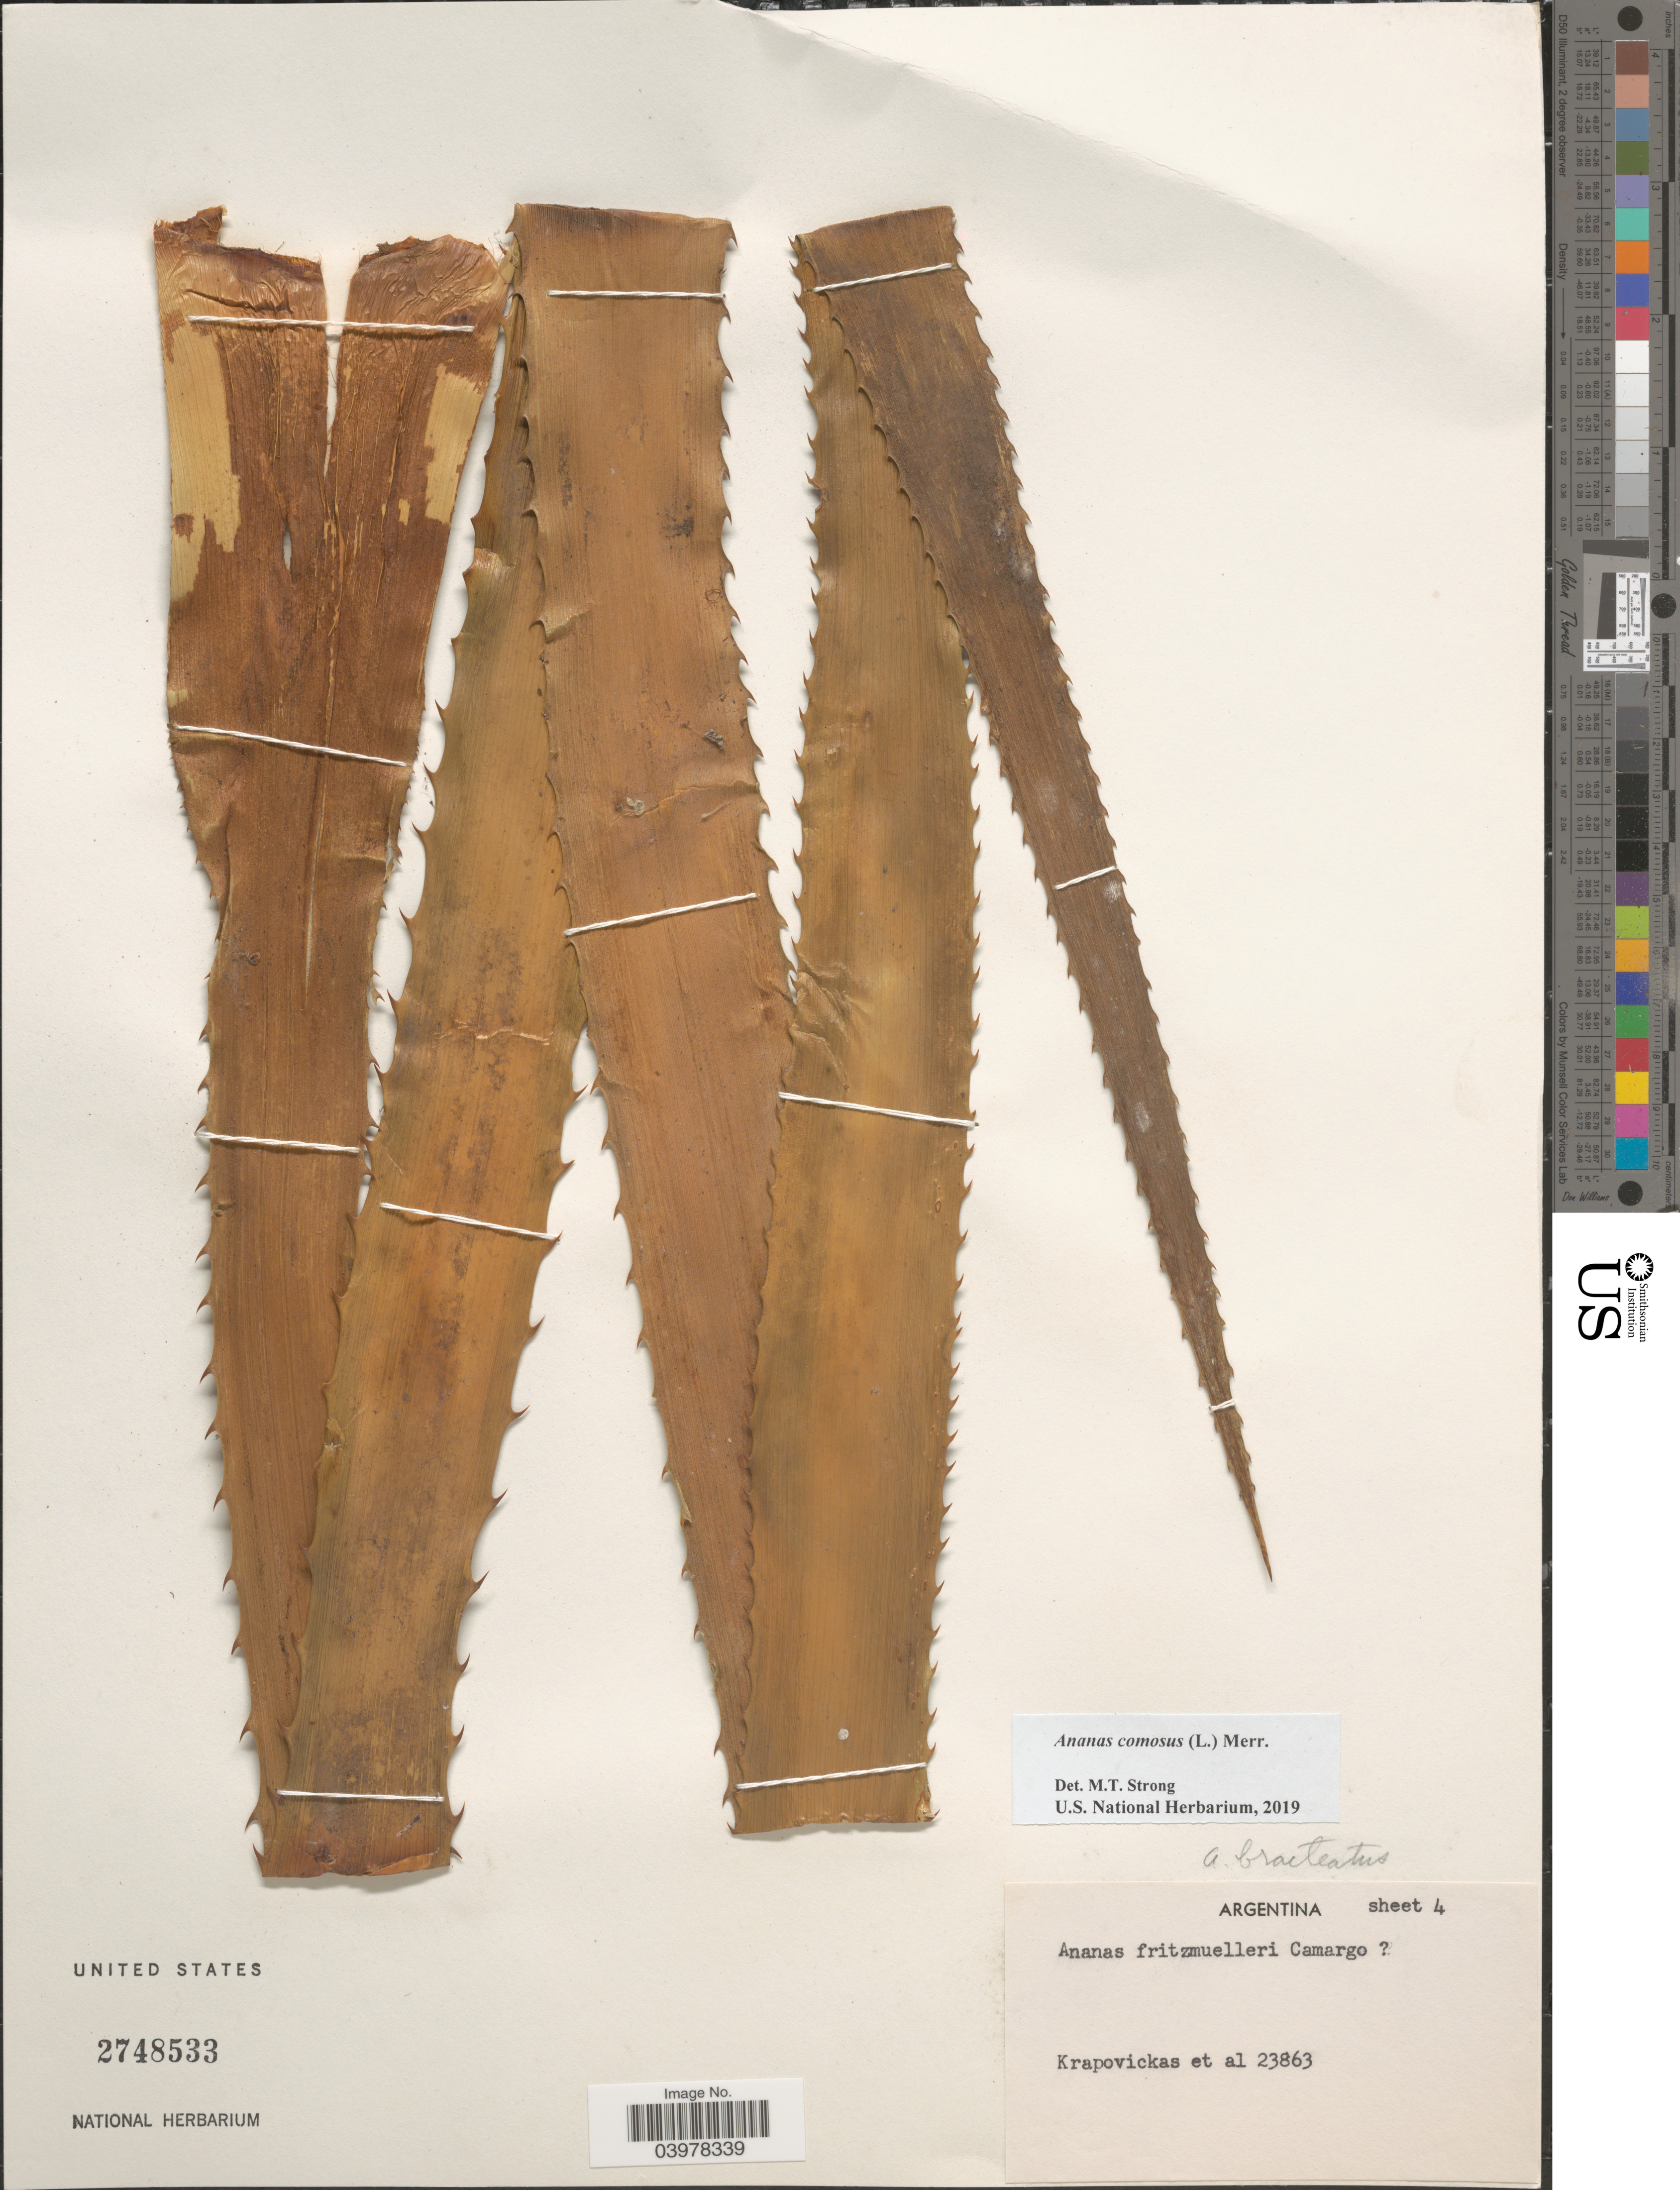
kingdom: Plantae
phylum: Tracheophyta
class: Liliopsida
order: Poales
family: Bromeliaceae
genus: Ananas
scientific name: Ananas comosus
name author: (L.) Merr.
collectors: Krapovickas & et al.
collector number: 23863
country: Argentina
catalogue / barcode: US 2748533